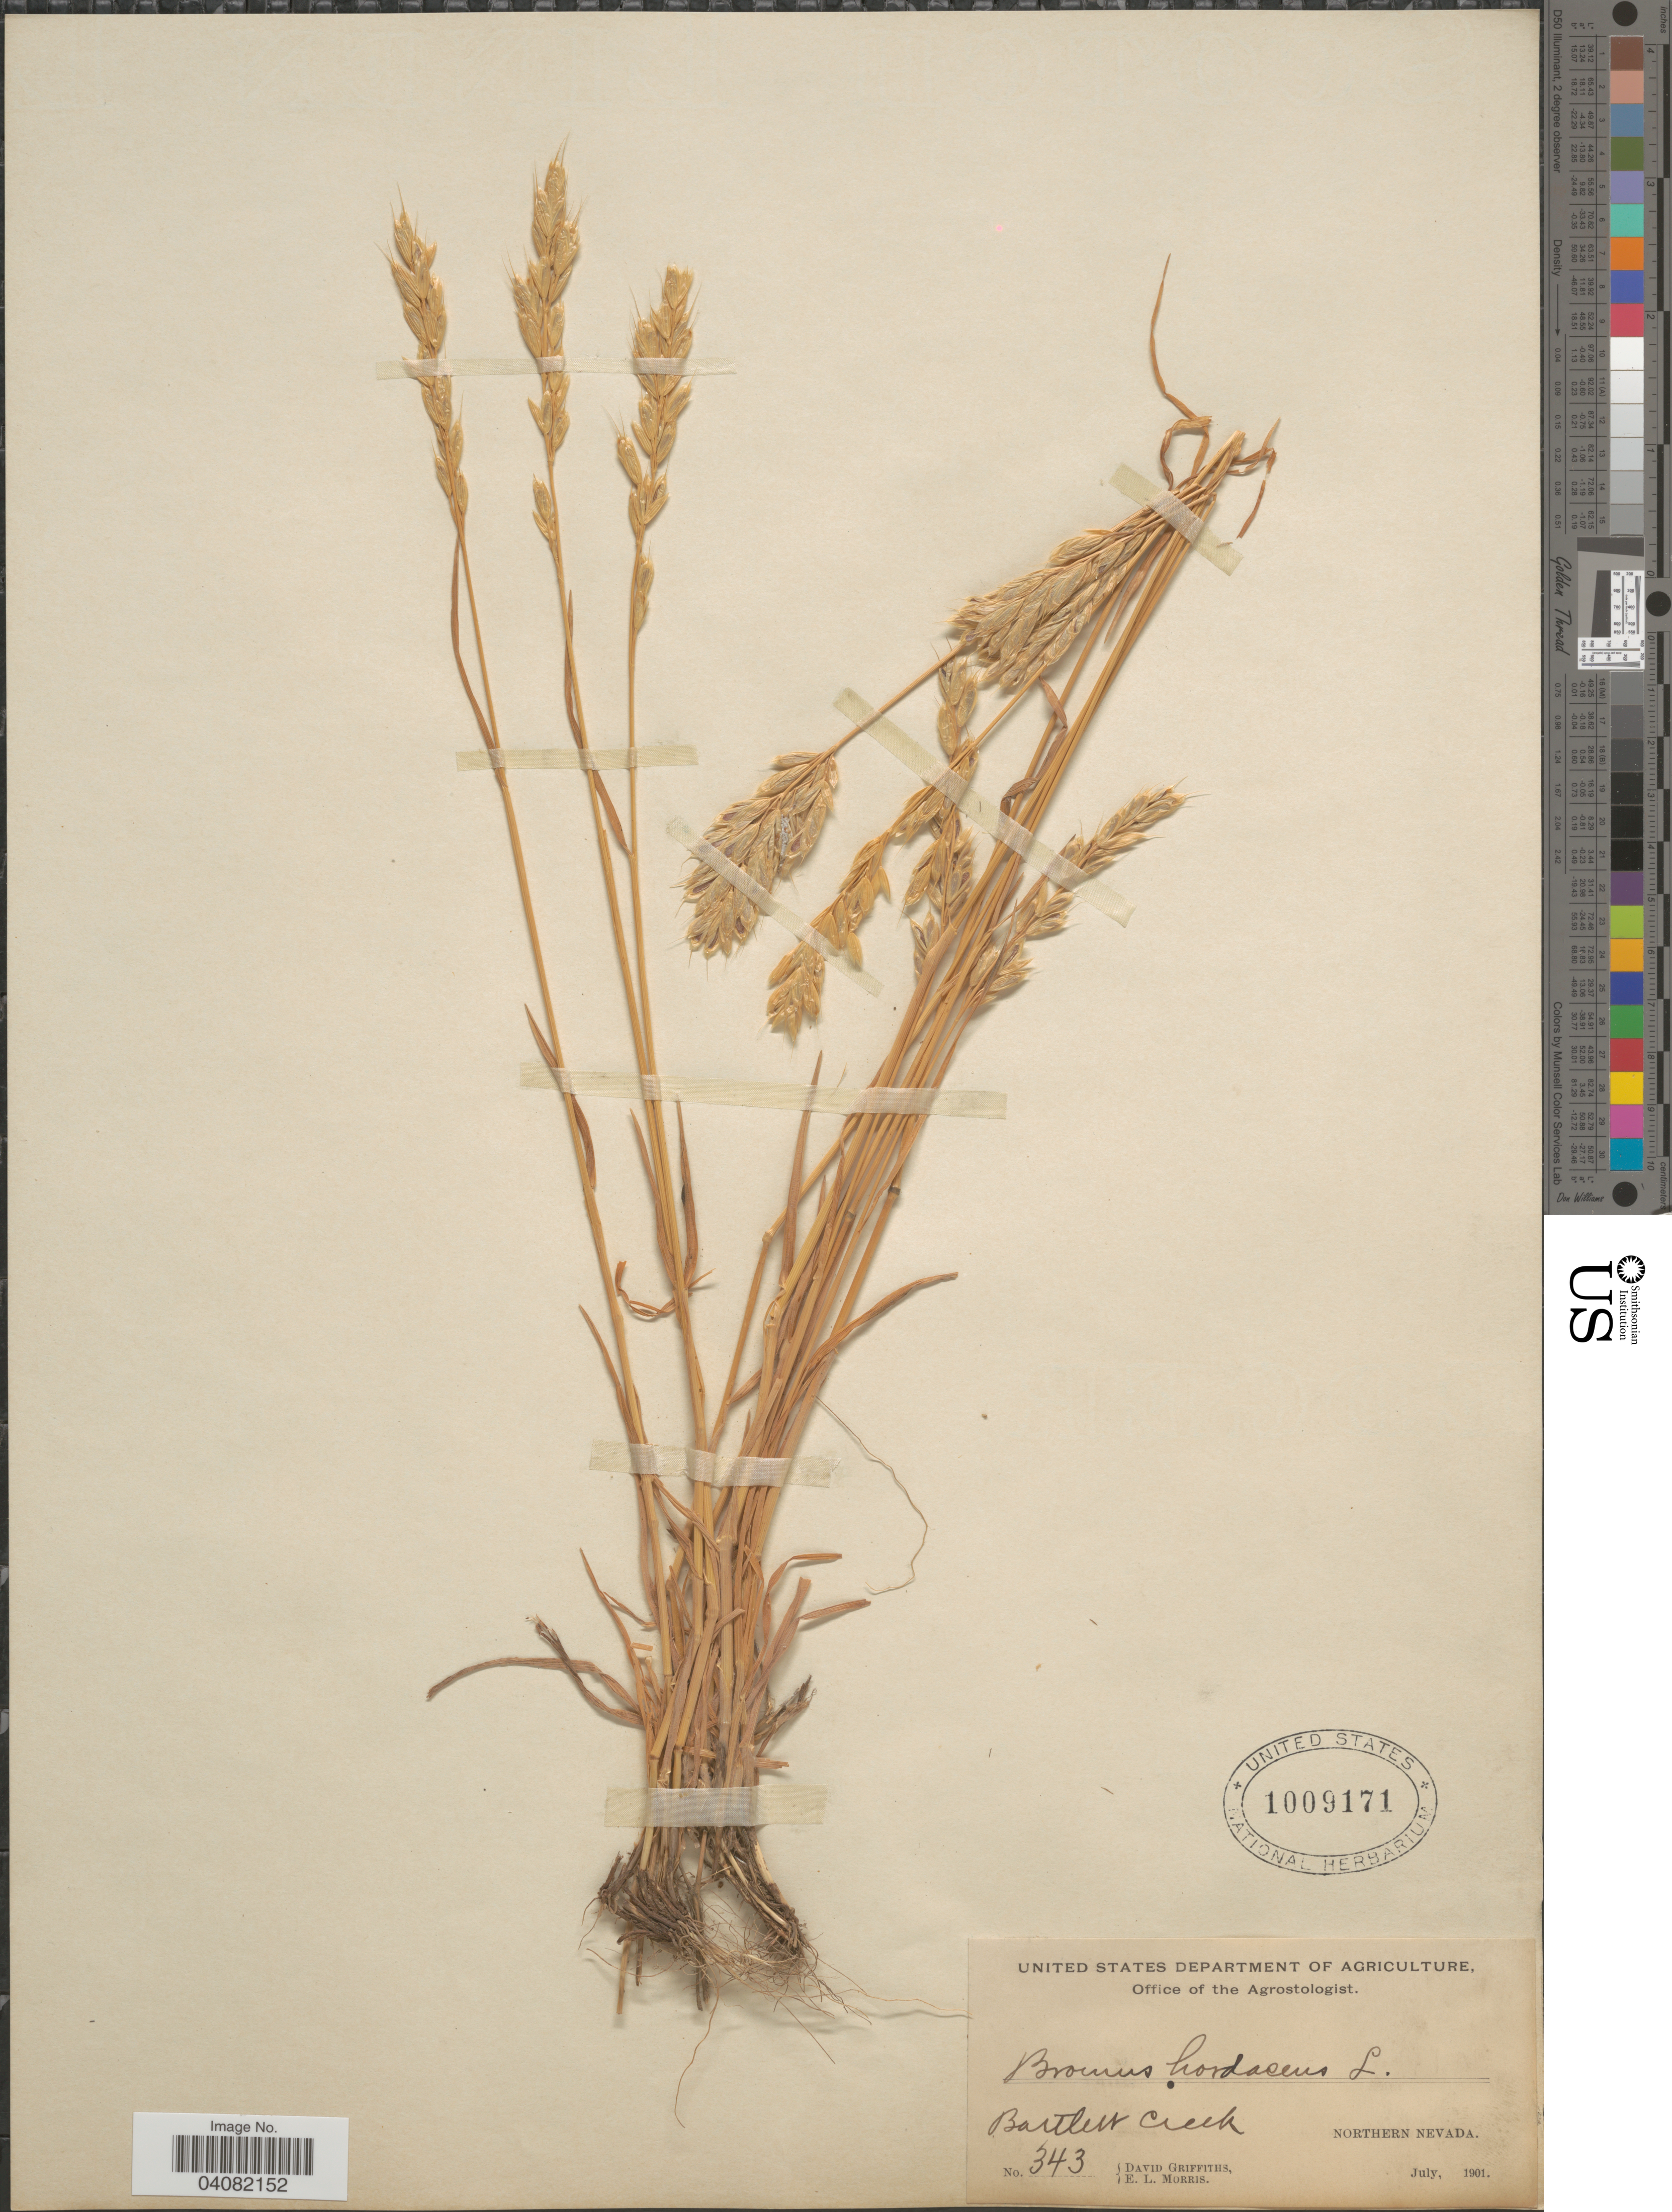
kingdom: Plantae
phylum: Tracheophyta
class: Liliopsida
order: Poales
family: Poaceae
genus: Bromus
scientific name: Bromus hordeaceus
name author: L.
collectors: D. Griffiths & E. Morris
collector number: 343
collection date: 1901-07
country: United States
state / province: Nevada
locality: Bartlett Creek. Northern Nevada.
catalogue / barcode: US 1009171